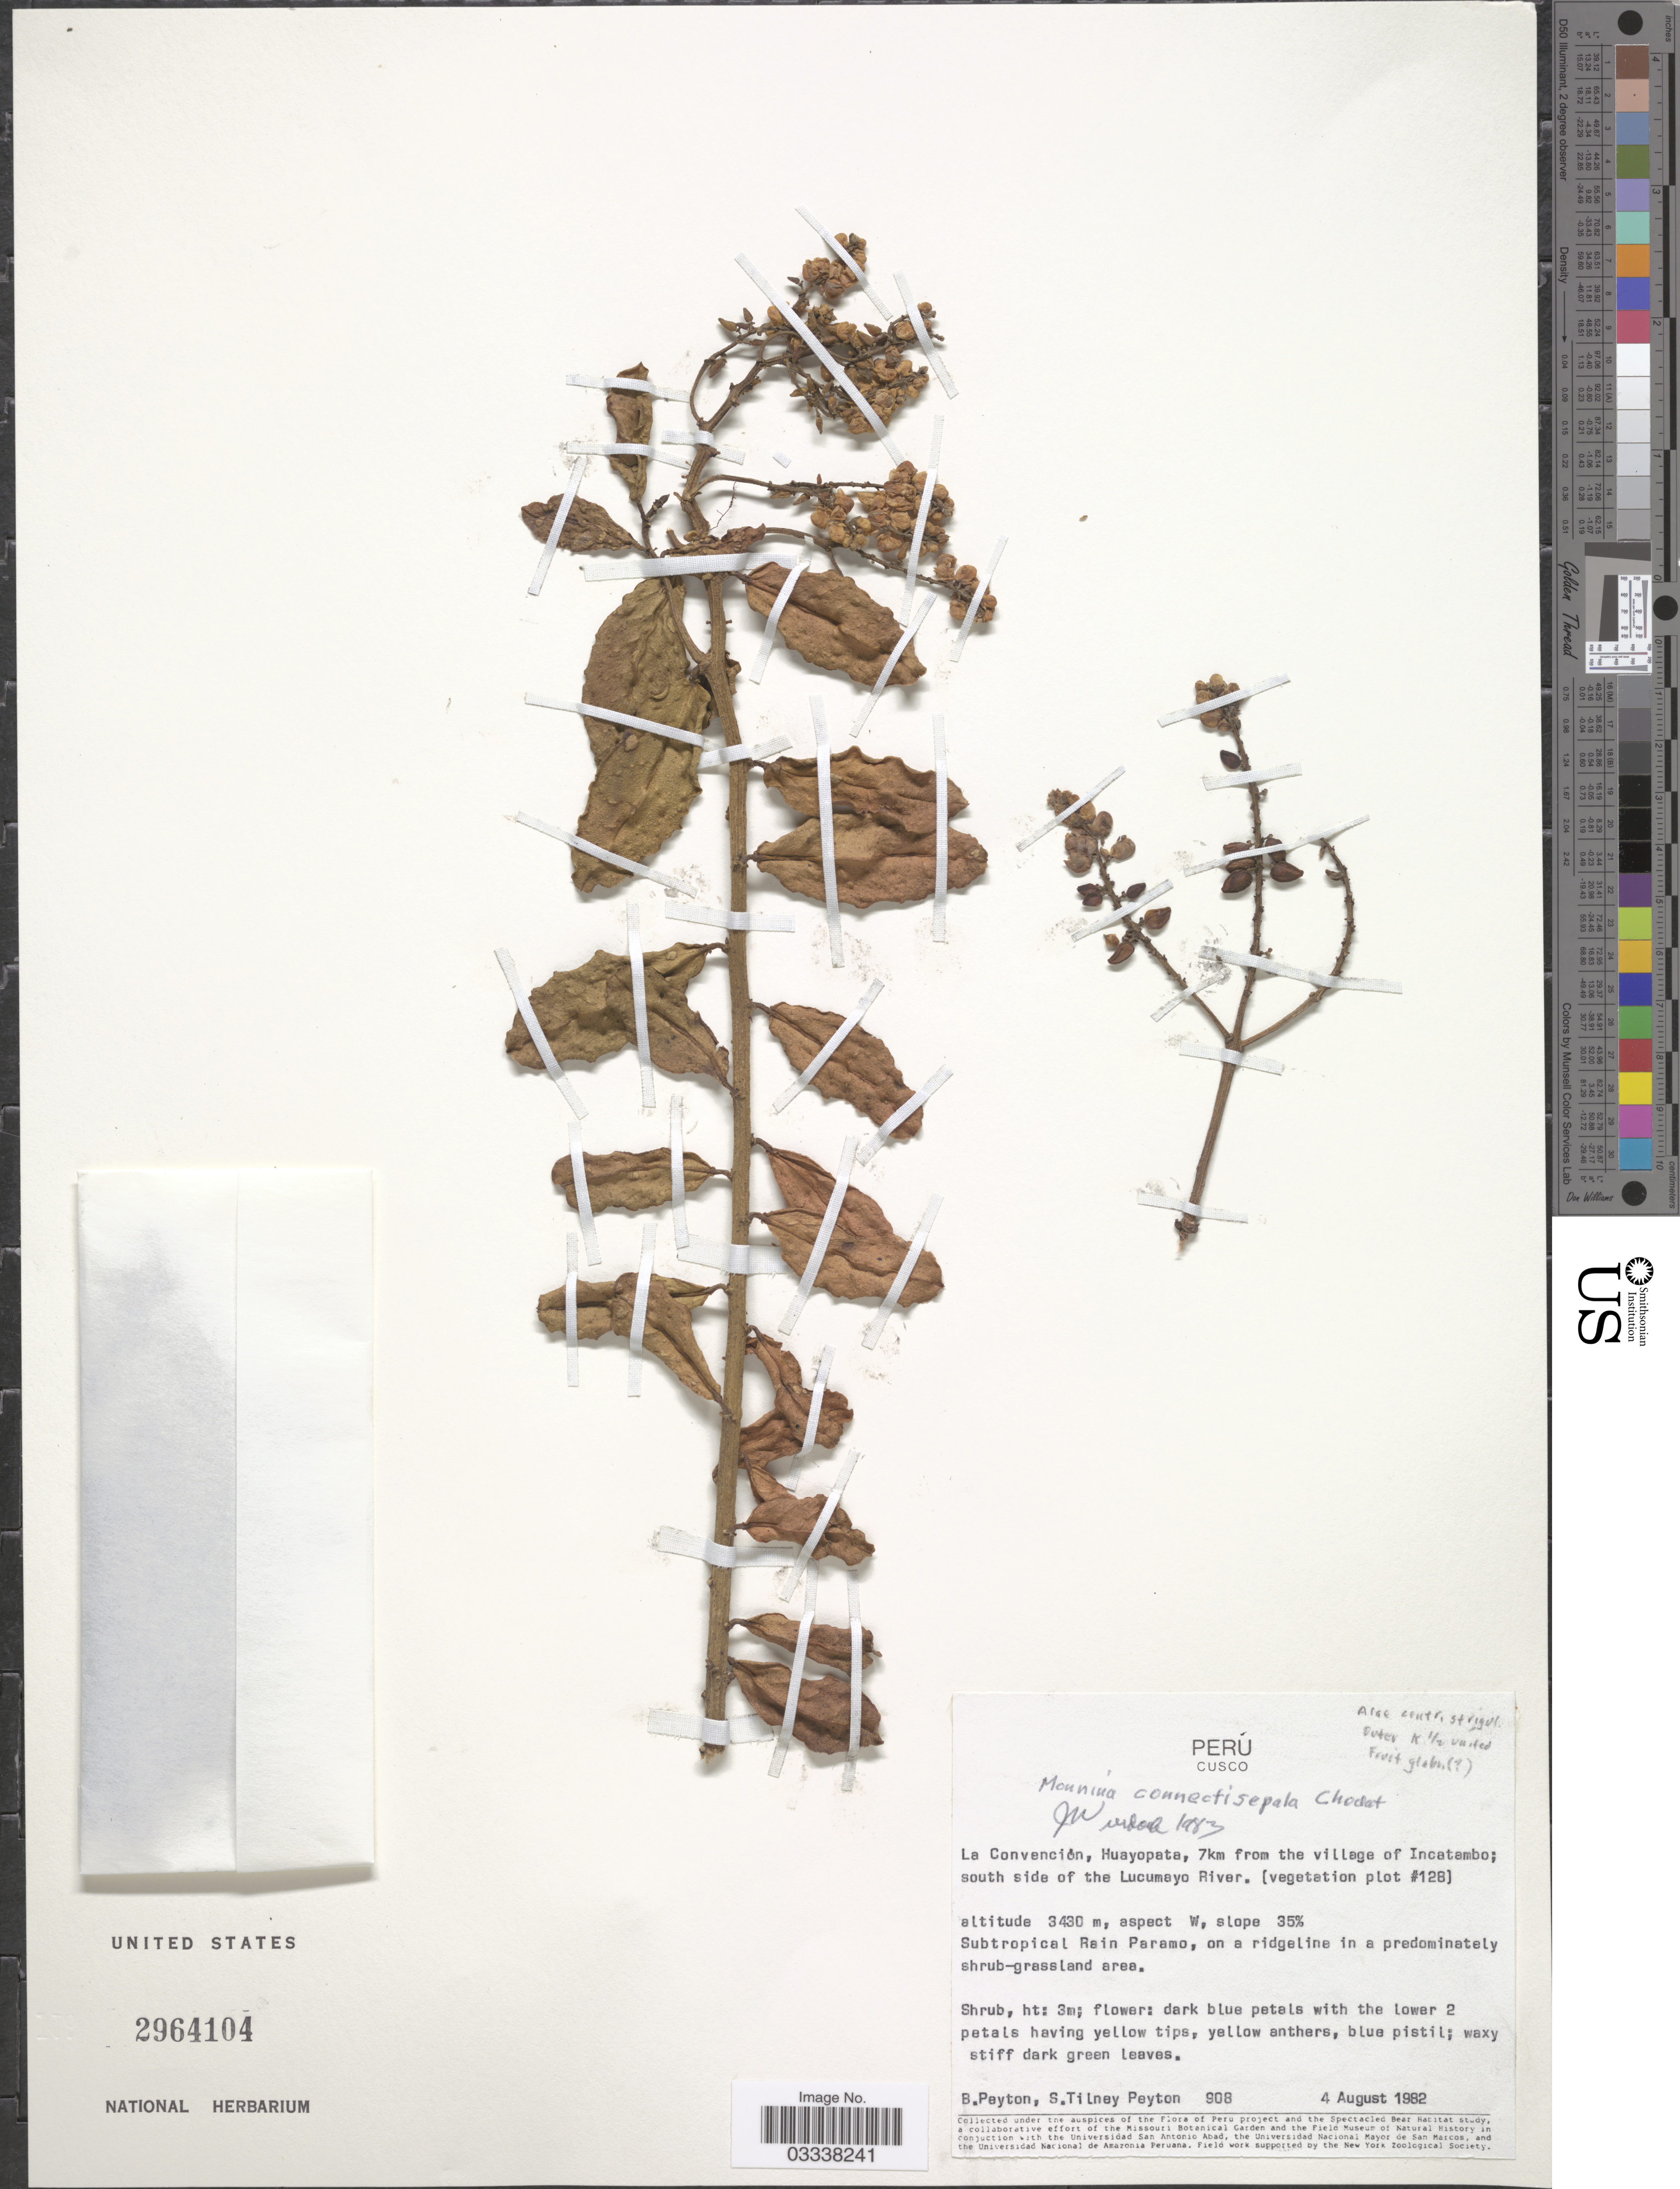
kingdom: Plantae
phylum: Tracheophyta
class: Magnoliopsida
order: Fabales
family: Polygalaceae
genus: Monnina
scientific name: Monnina connectisepala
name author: Chodat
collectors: B. Peyton & S. Peyton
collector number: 908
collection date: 1982-08-04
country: Peru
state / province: Cusco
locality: La Convención, Huayopata, 7km from the village of Incatambo; south side of the Lucumayo River. (vegetation plot #128), aspect W, slope 35%.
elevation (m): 3430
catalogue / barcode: US 2964104